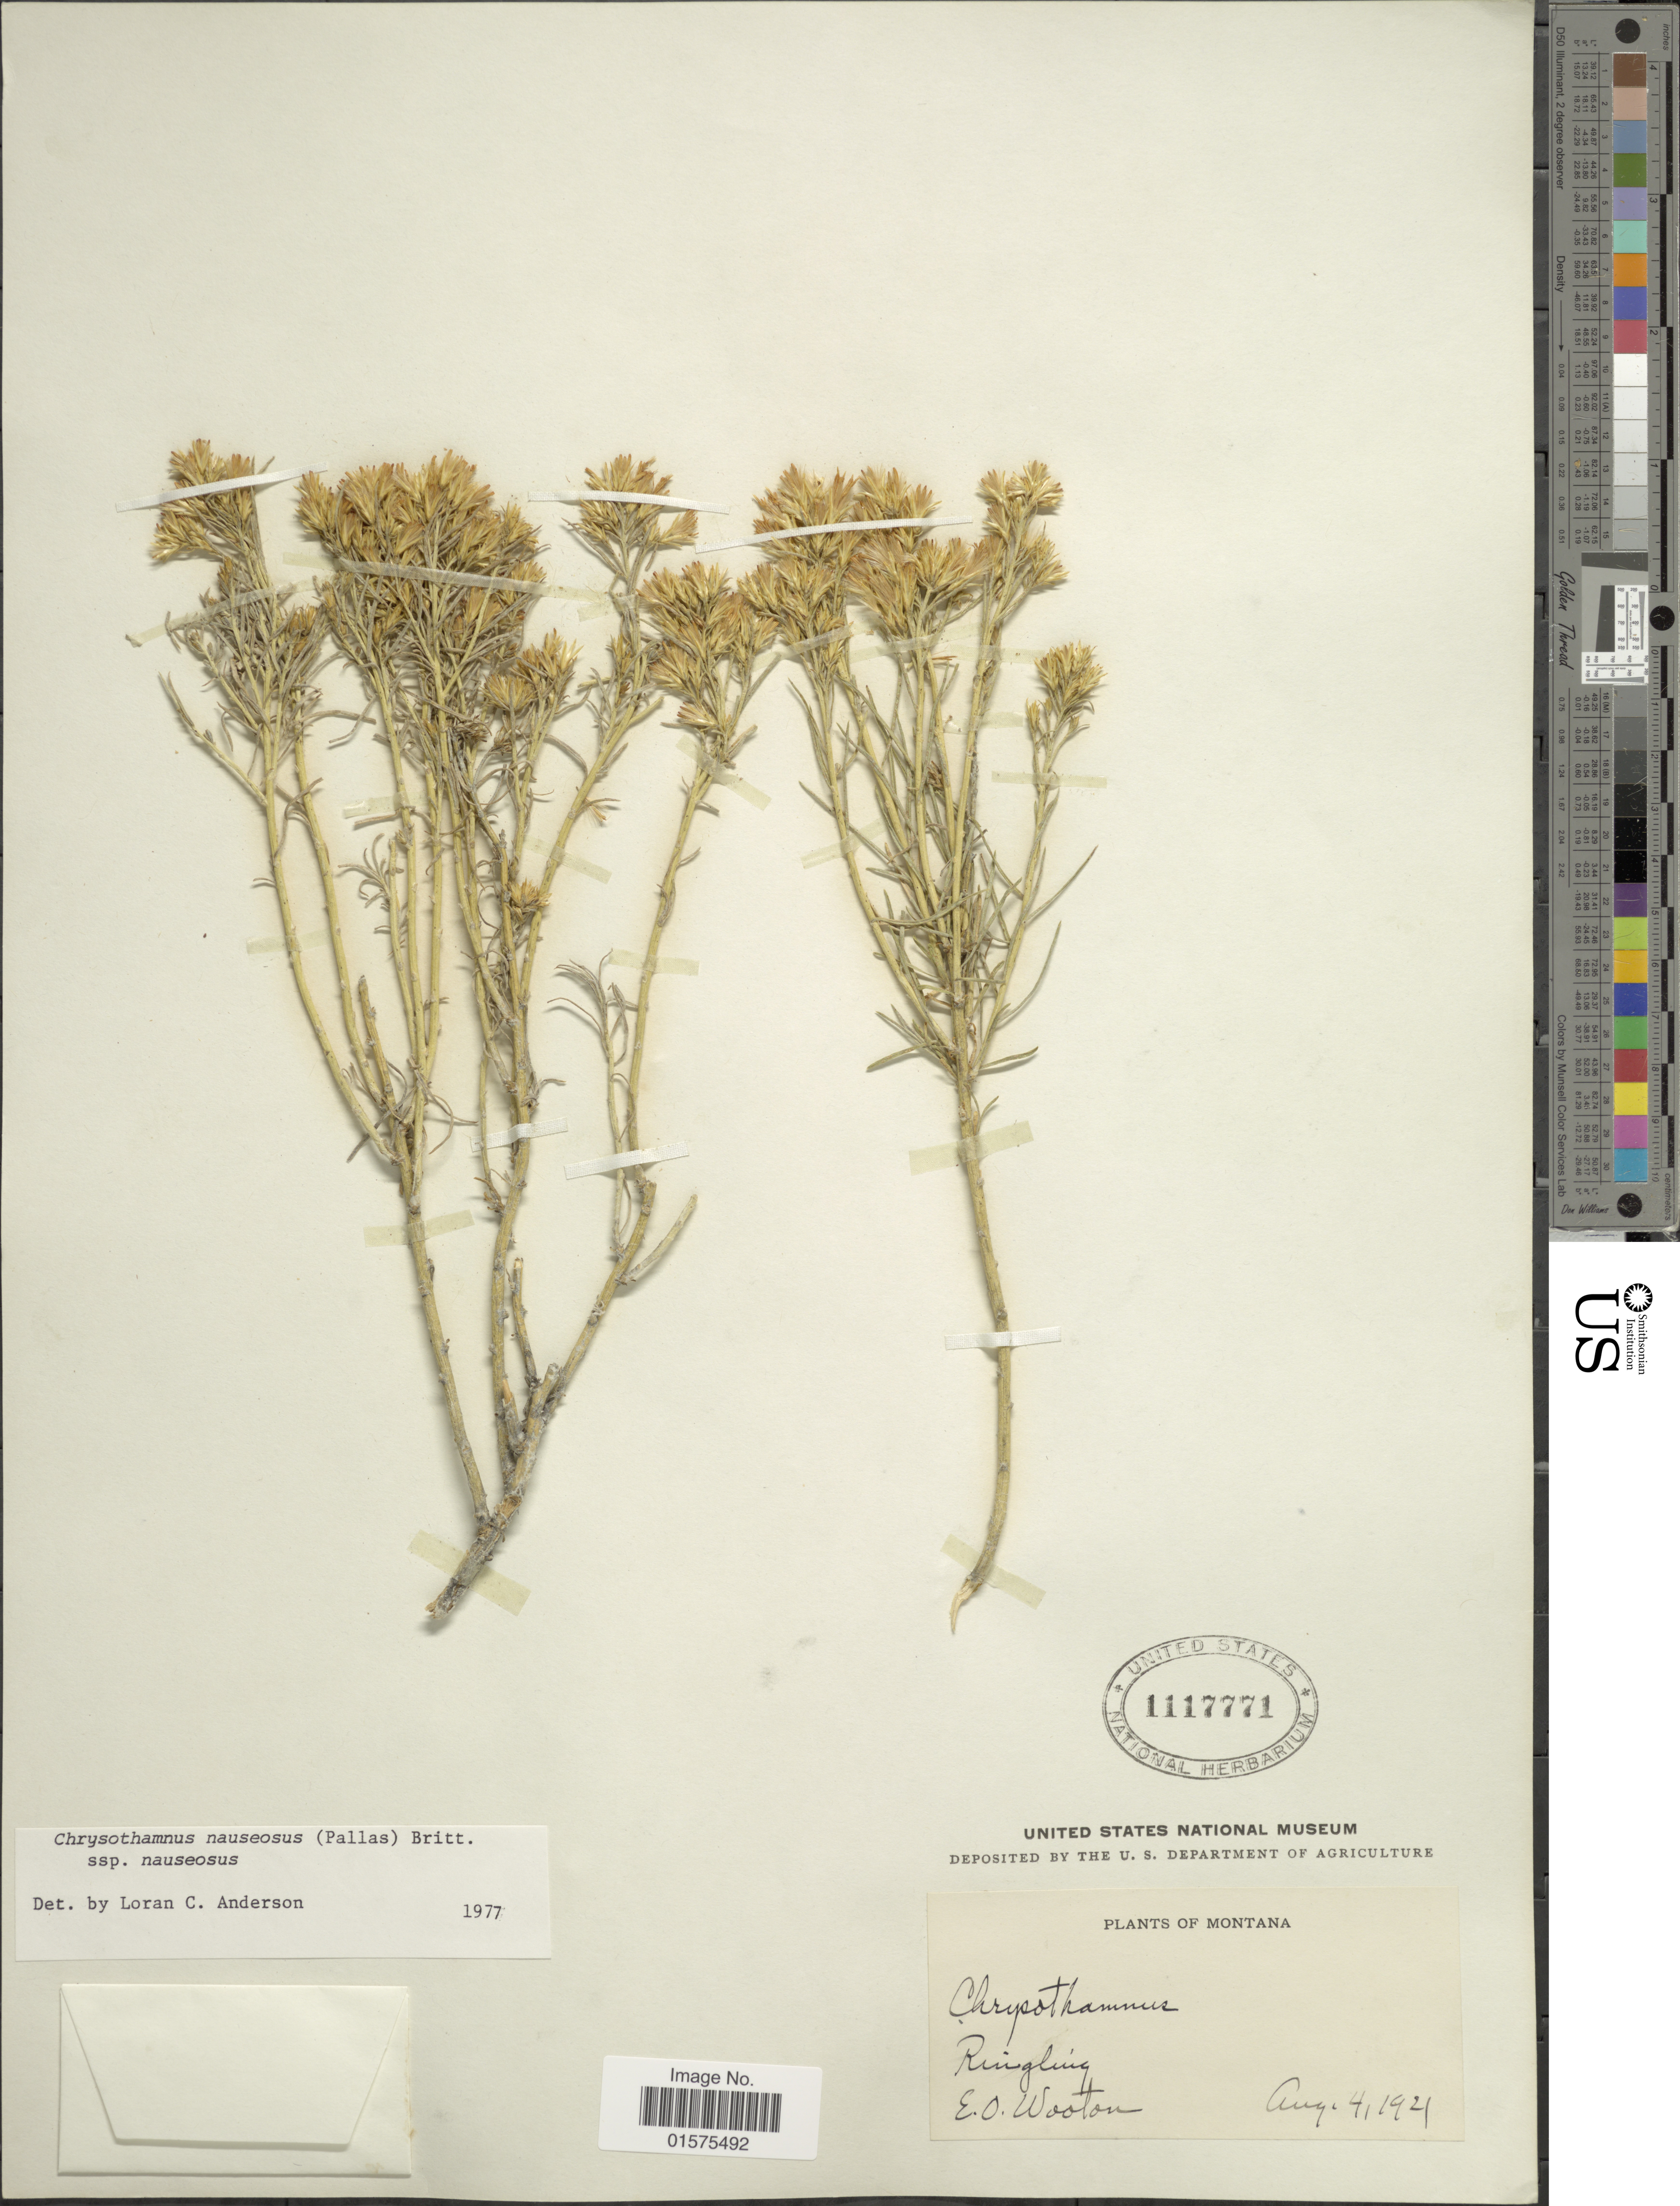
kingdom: Plantae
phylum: Tracheophyta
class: Magnoliopsida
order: Asterales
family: Asteraceae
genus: Ericameria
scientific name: Ericameria nauseosa var. nauseosa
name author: (Pall. ex Pursh) G.L. Nesom & G.I. Baird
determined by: Urbatsch, Lowell E., Curator (LSU), Louisiana State University (UNITED STATES)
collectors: E. O. Wooton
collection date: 1921-08-04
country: United States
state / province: Montana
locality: Ringling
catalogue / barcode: US 1117771